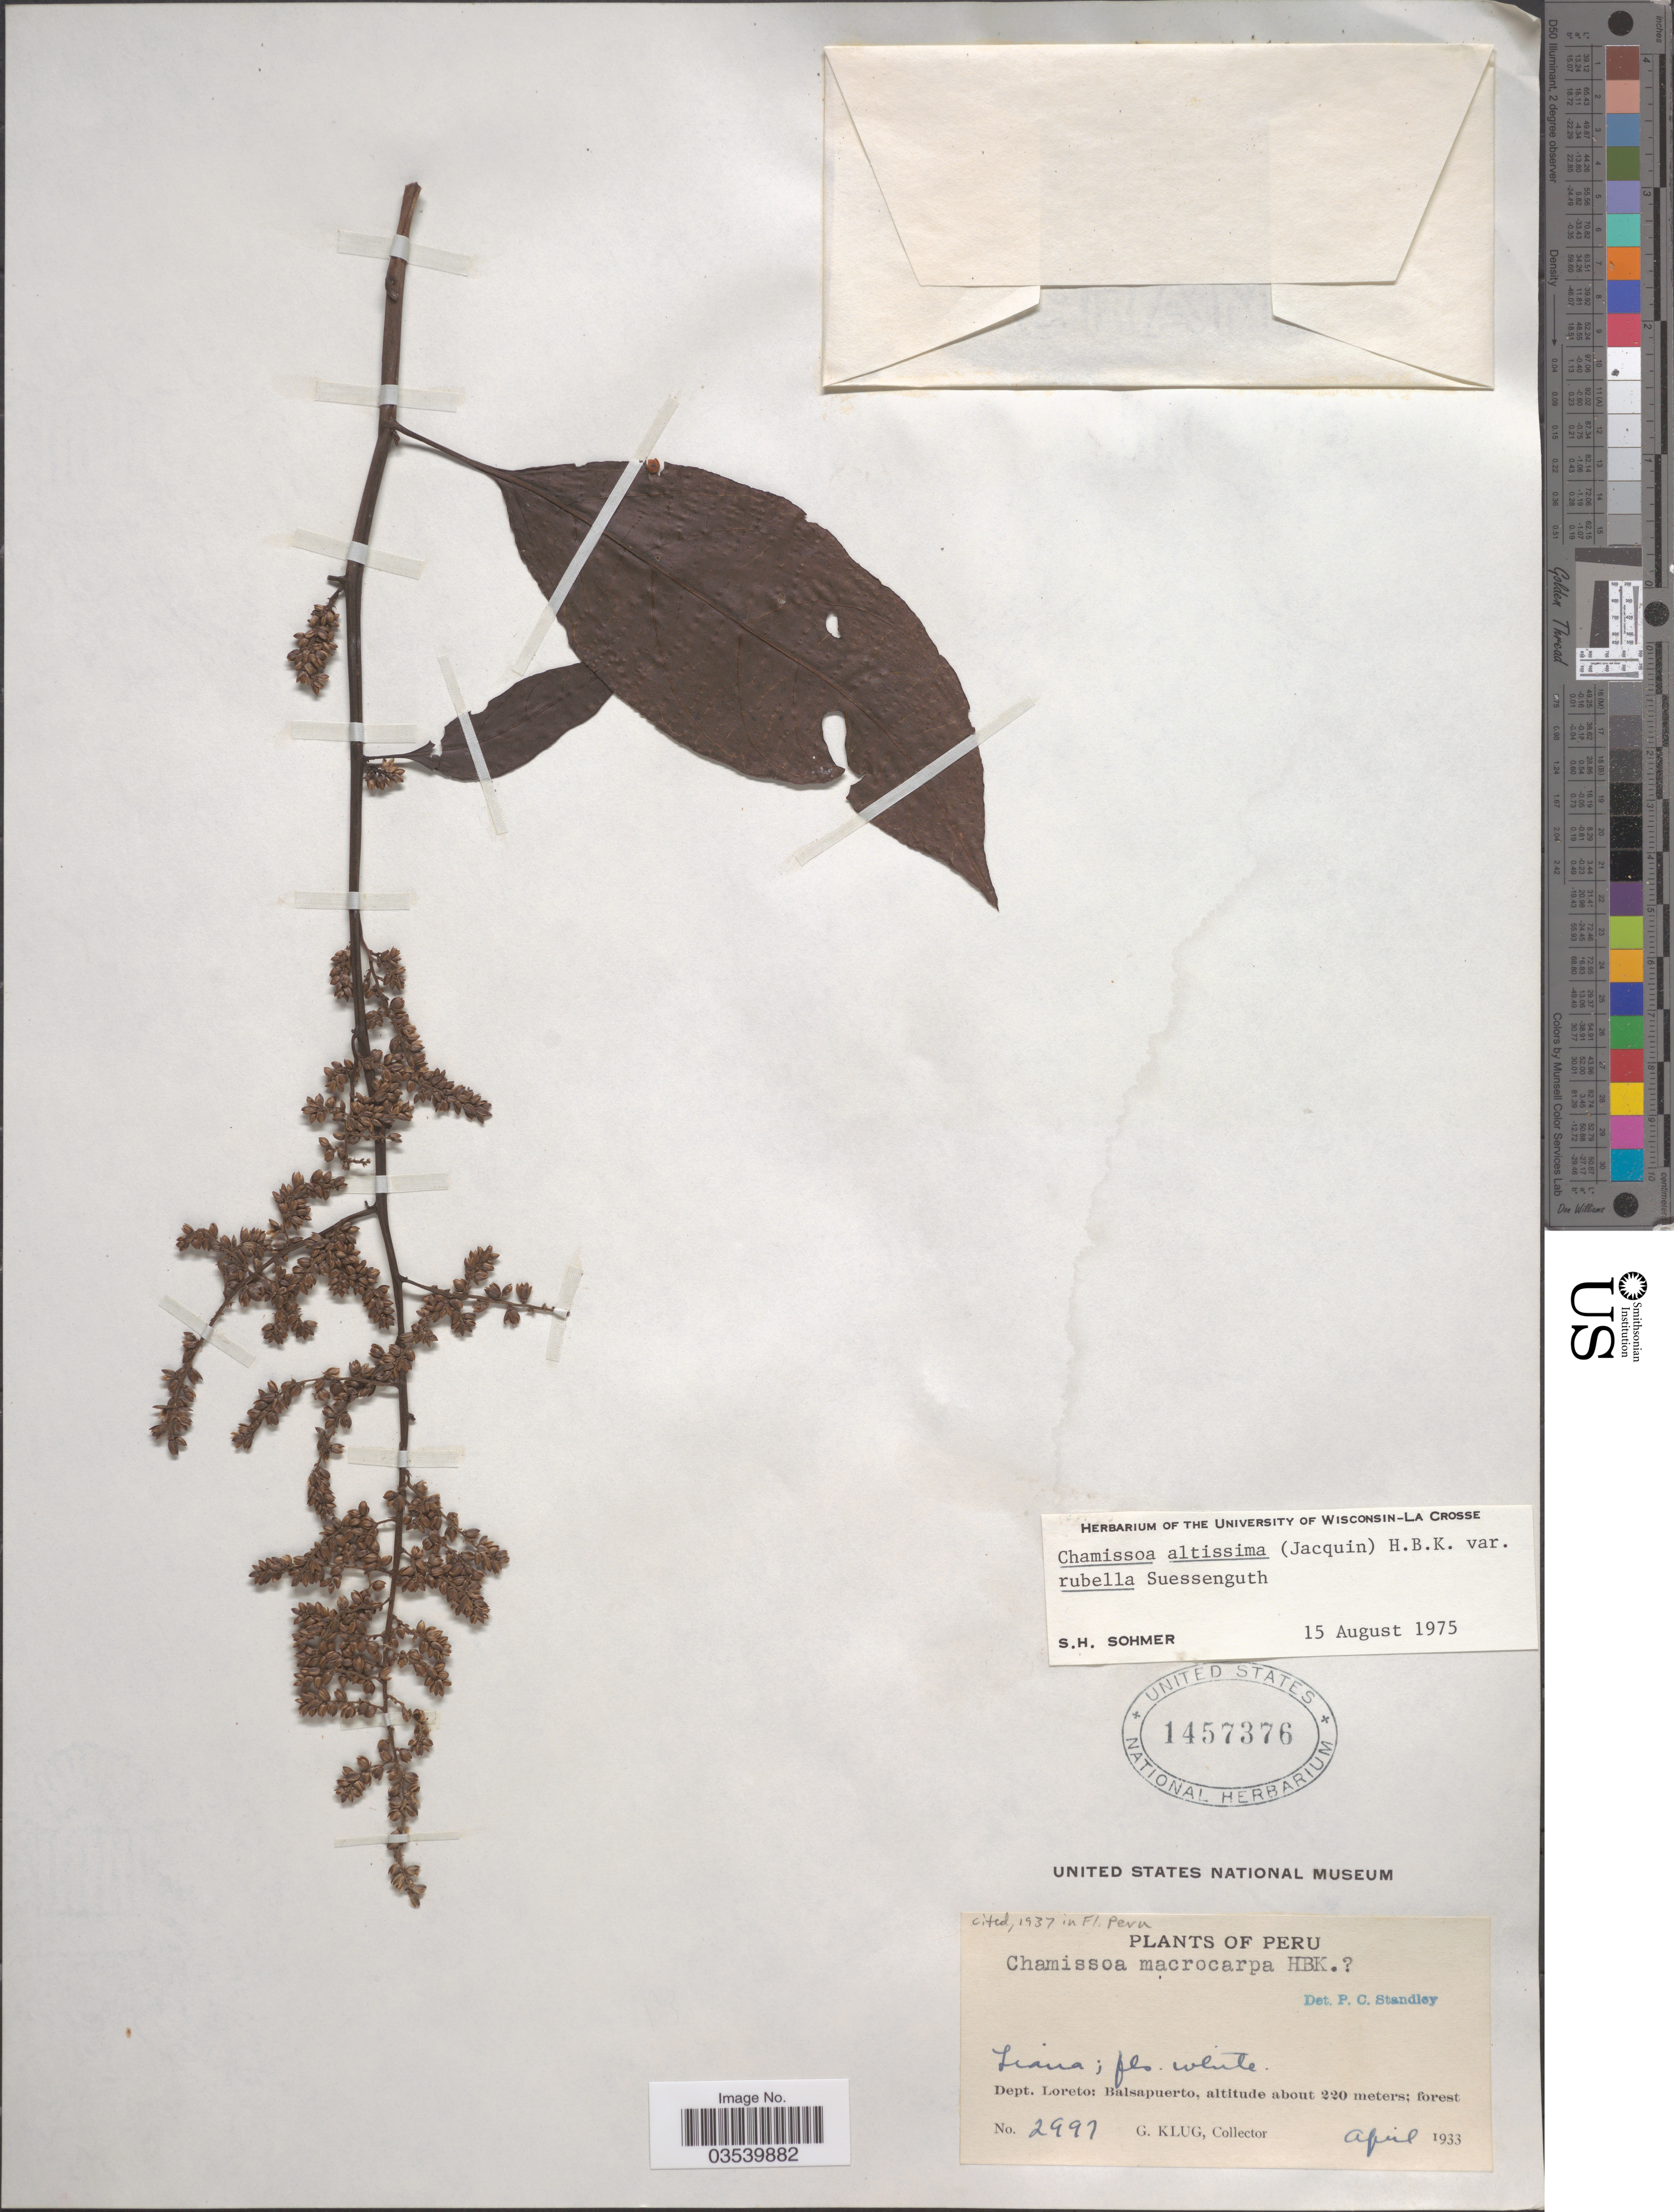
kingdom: Plantae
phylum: Tracheophyta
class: Magnoliopsida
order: Caryophyllales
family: Amaranthaceae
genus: Chamissoa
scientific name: Chamissoa altissima var. rubella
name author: Suess.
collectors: G. Klug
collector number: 2997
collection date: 1933-04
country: Peru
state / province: Loreto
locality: Dept. Loreto: Balsapuerto.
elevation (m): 220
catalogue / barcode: US 1457376